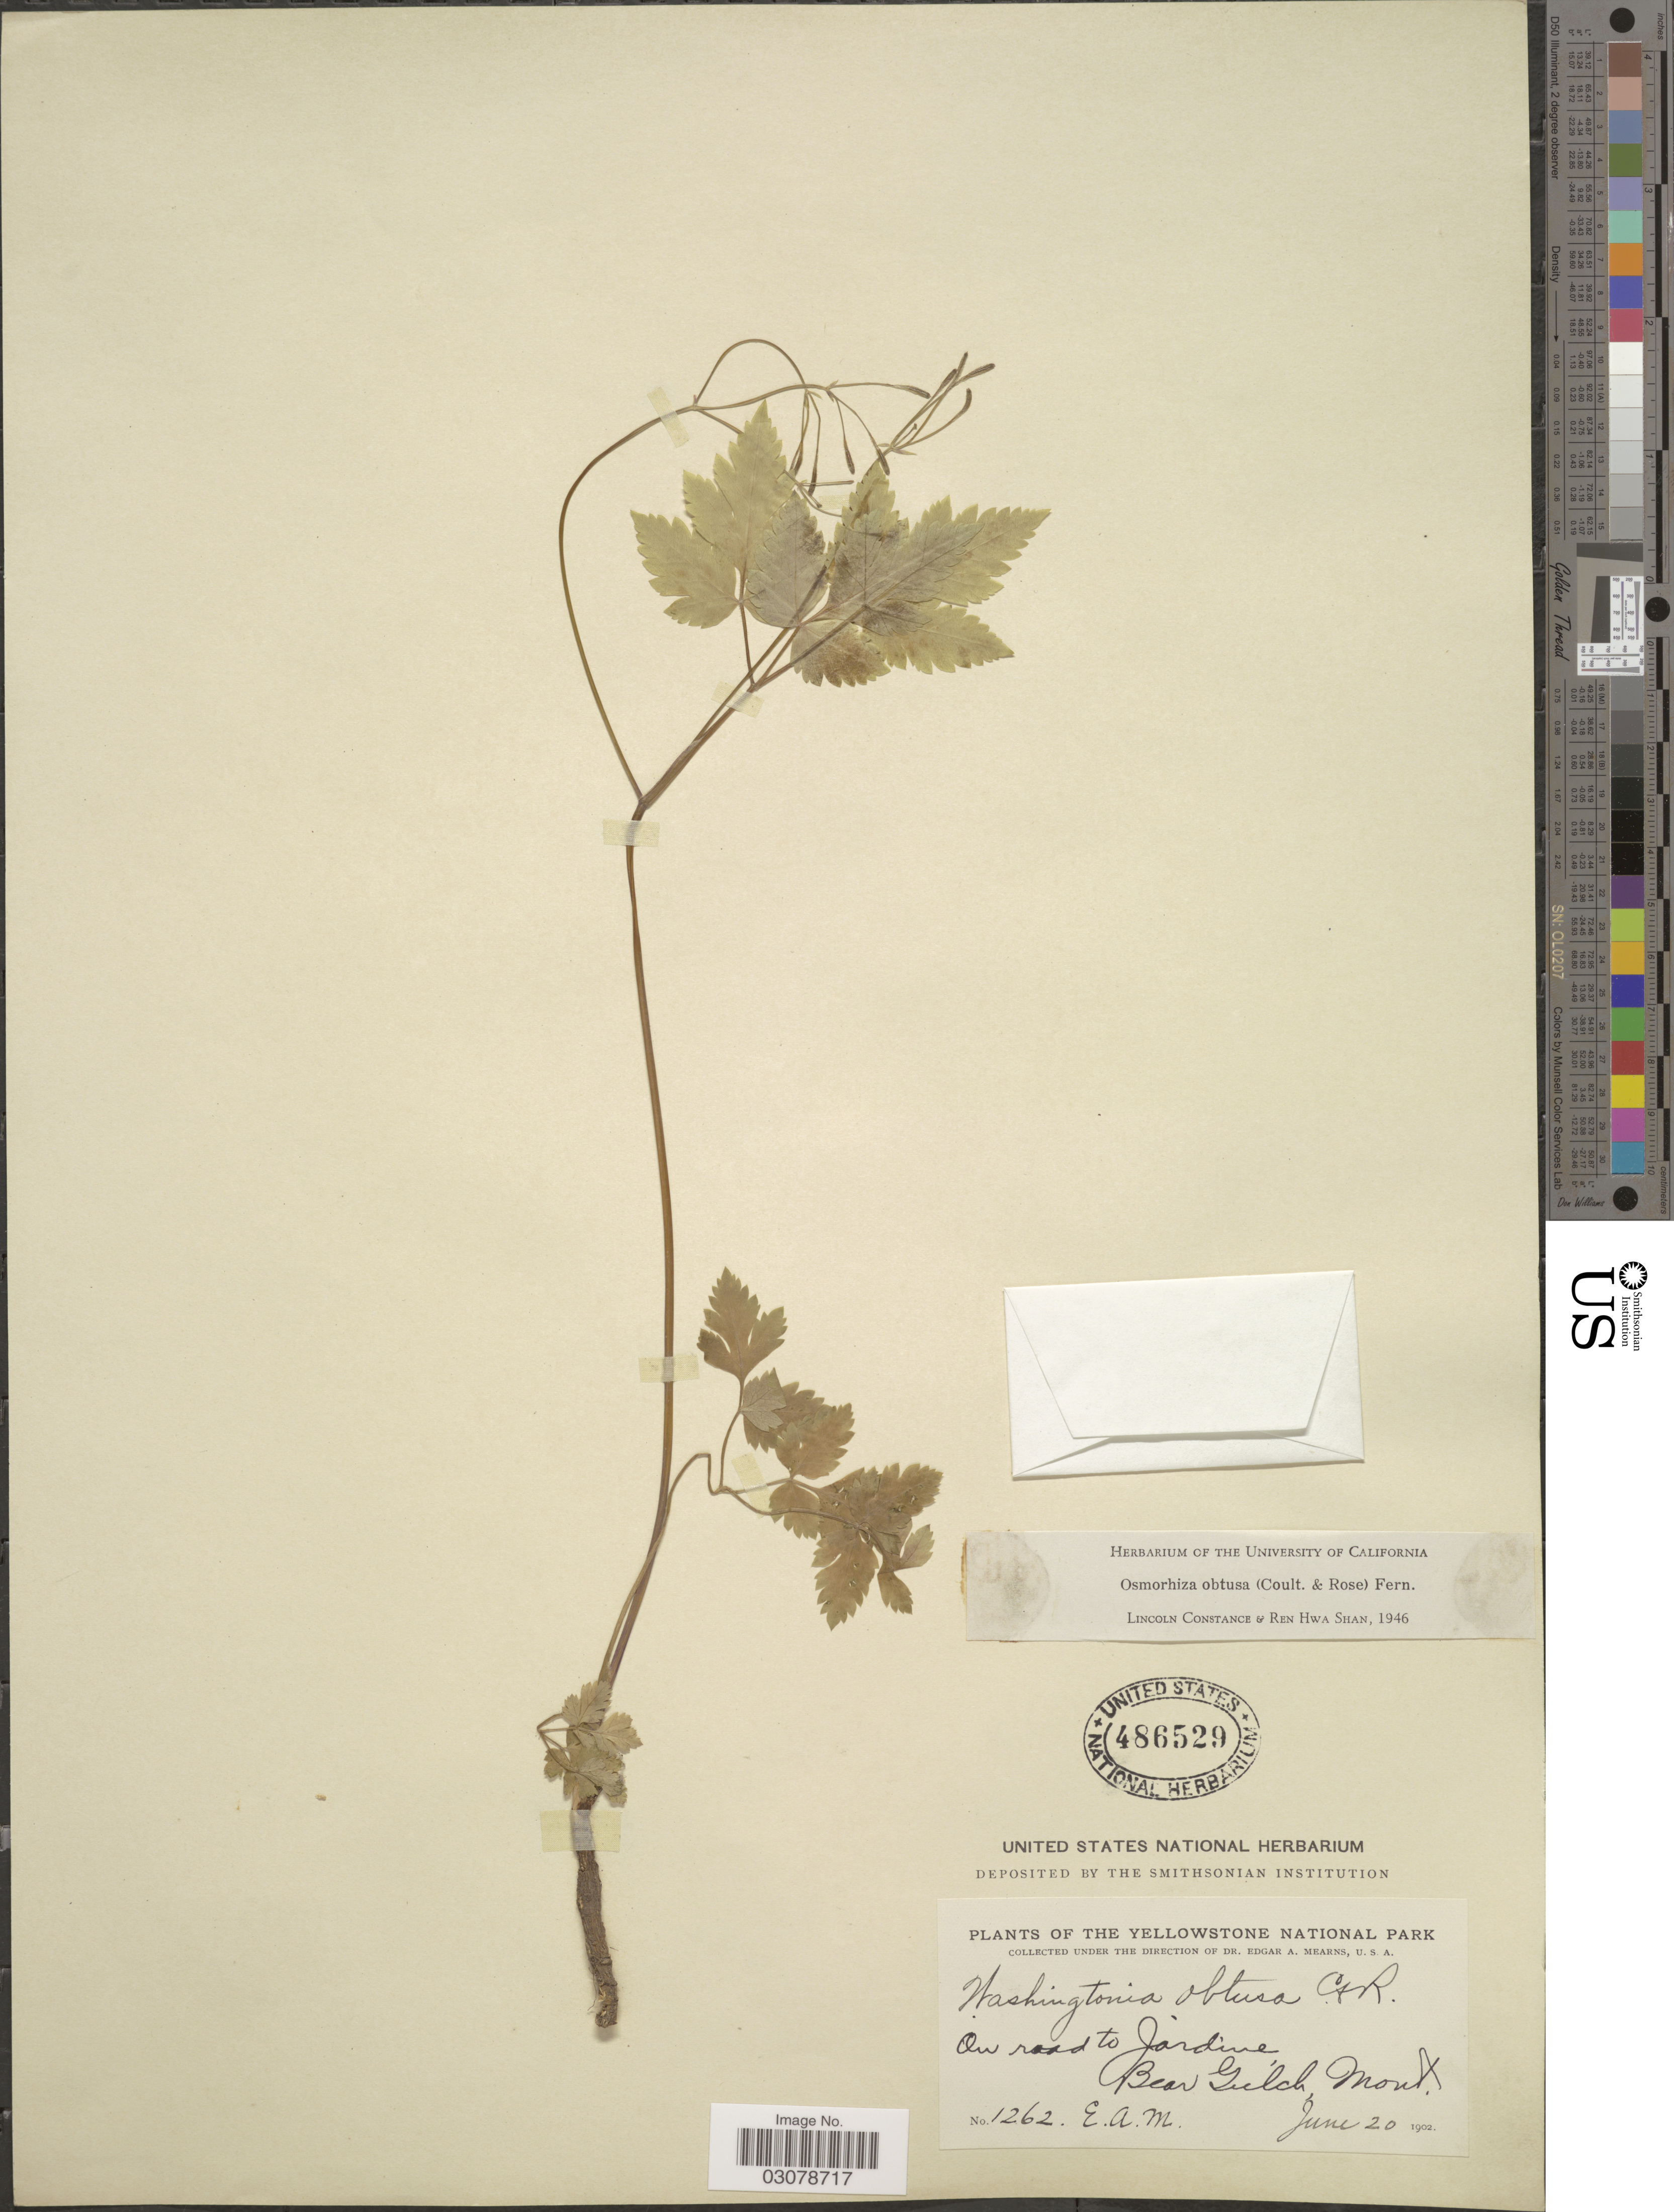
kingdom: Plantae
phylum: Tracheophyta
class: Magnoliopsida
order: Apiales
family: Apiaceae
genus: Osmorhiza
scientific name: Osmorhiza obtusa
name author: (J.M. Coult. & Rose) Fernald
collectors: E. A. Mearns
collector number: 1262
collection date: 1902-06-20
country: United States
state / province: Montana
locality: On road to Jardine, Bear Gulch, The Yellowstone National Park.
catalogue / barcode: US 486529